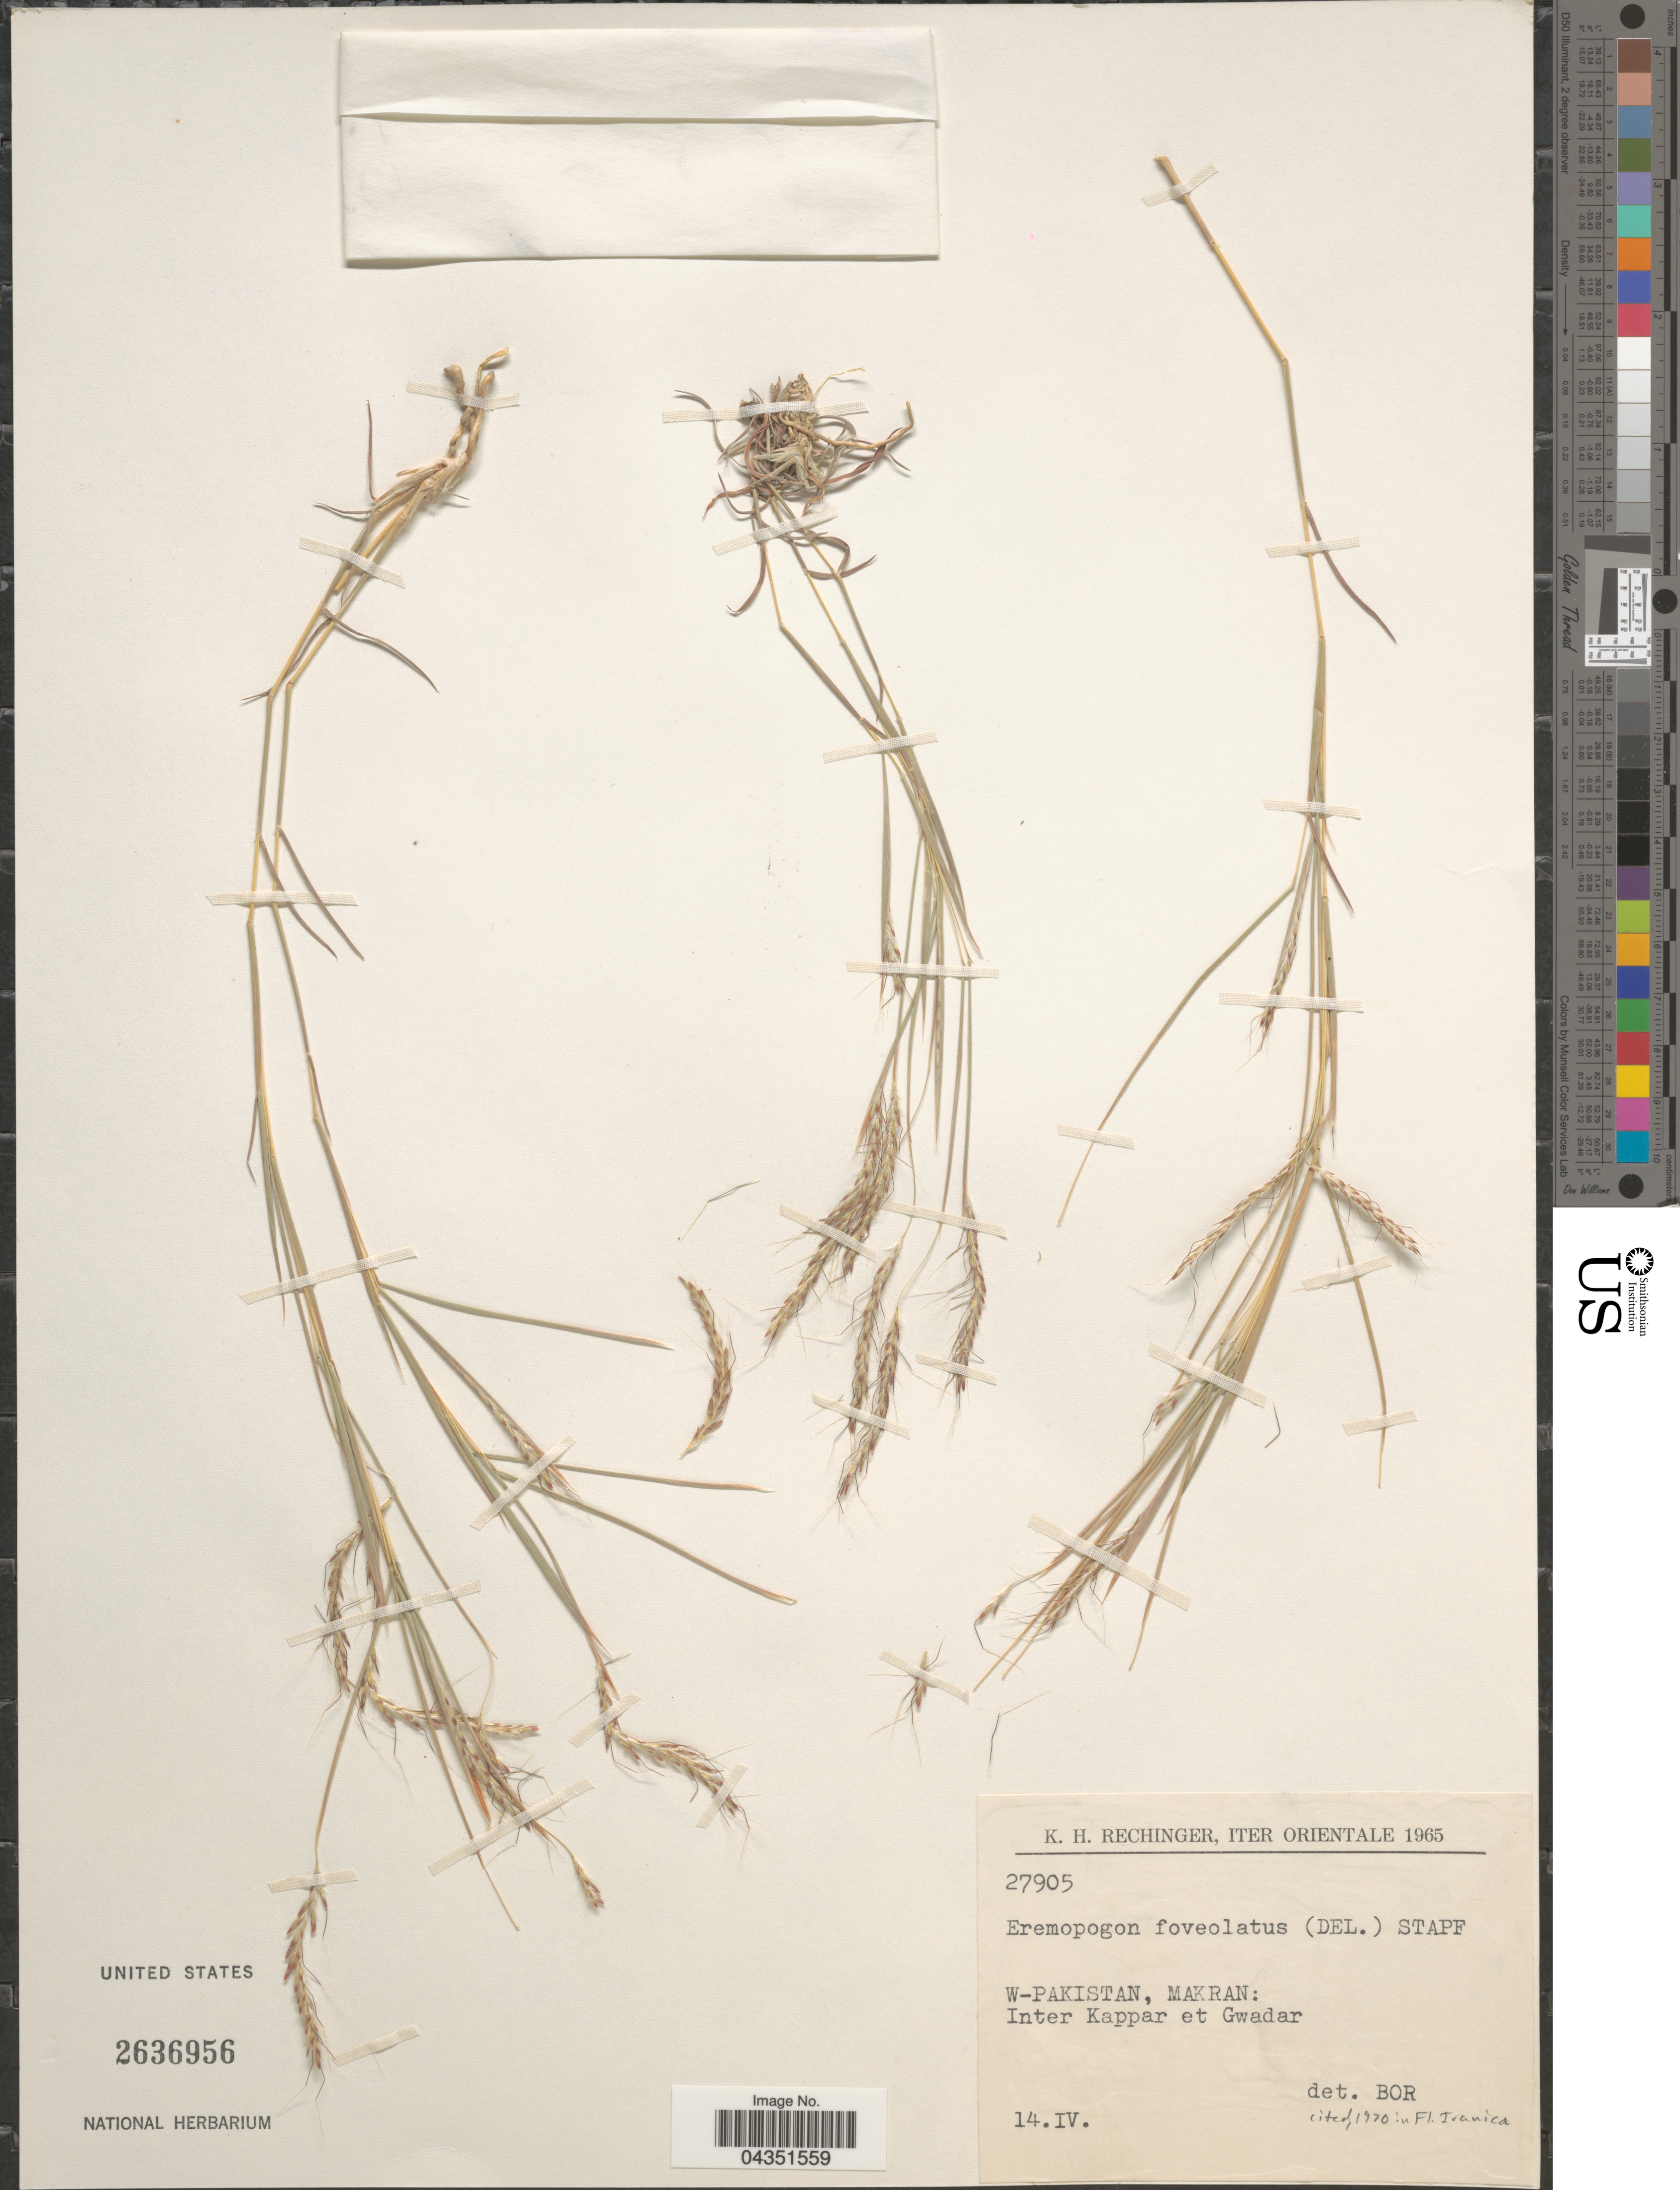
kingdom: Plantae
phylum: Tracheophyta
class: Liliopsida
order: Poales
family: Poaceae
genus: Eremopogon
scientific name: Eremopogon foveolatus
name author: (Delile) Stapf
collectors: K. H. Rechinger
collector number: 27905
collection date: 1965-04-14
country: Pakistan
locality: Iter Orientale 1965. Makran: Inter Kappar et Gwadar.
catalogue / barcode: US 2636956